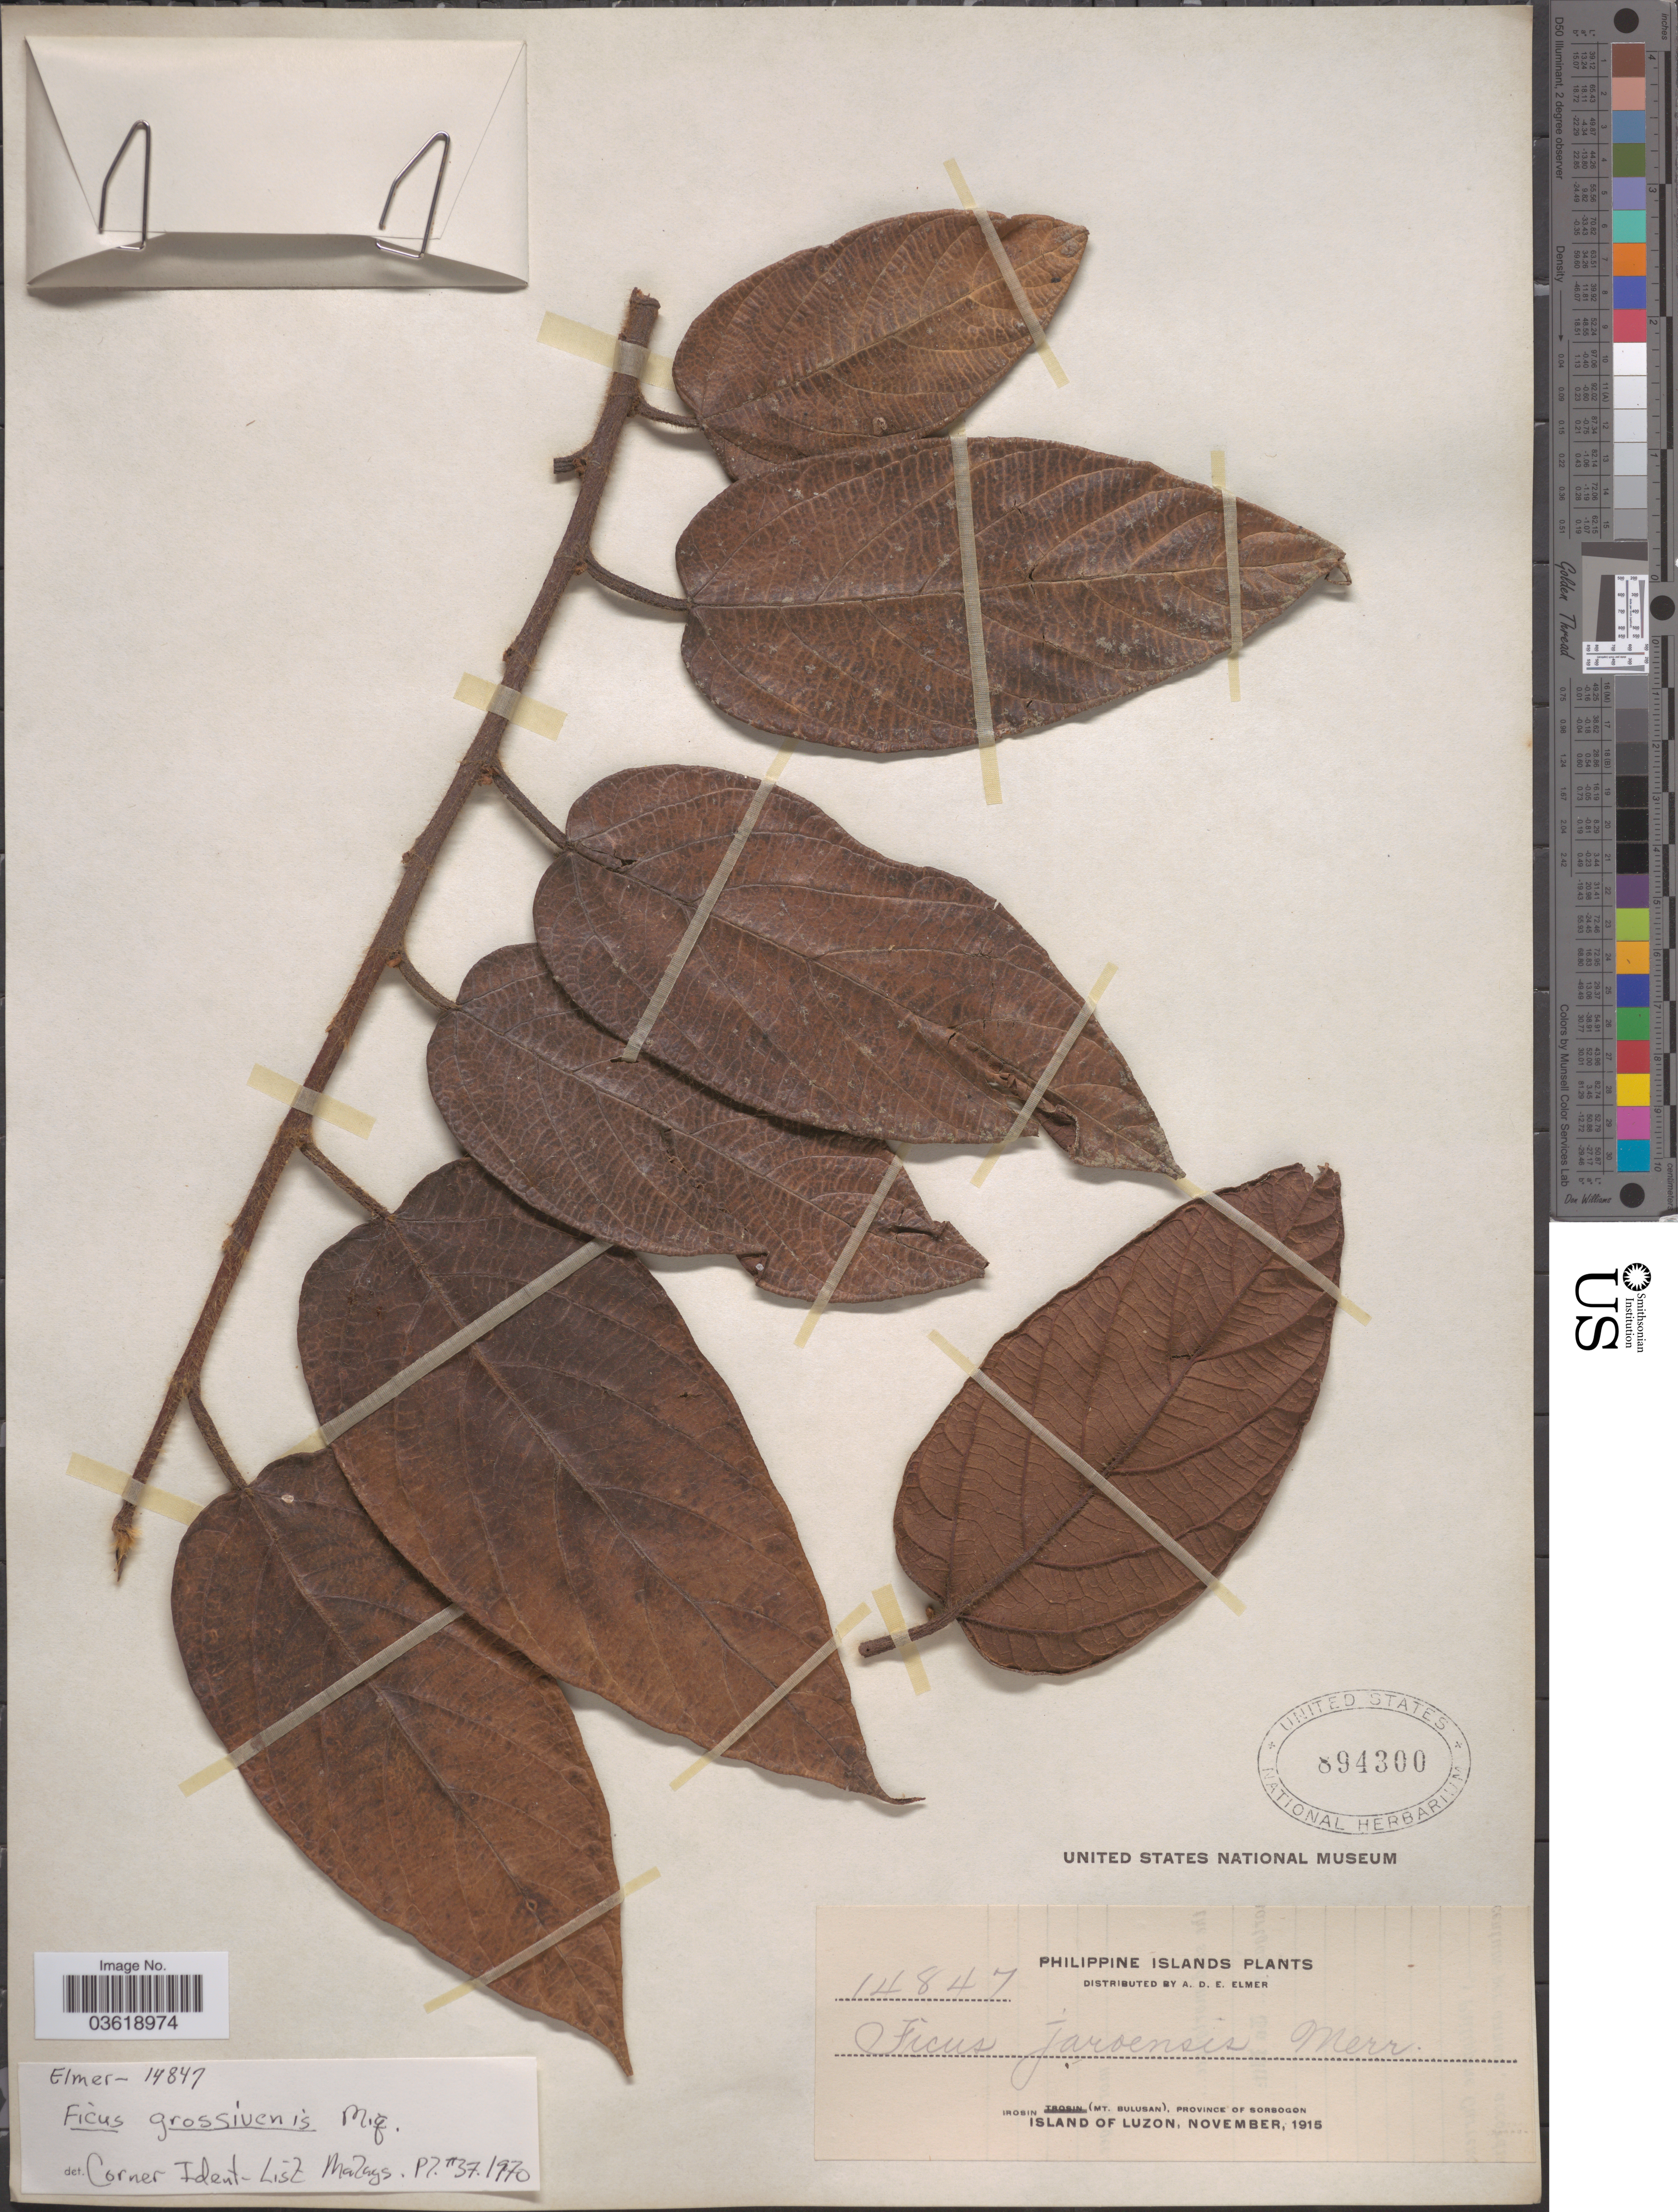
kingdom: Plantae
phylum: Tracheophyta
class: Magnoliopsida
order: Rosales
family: Moraceae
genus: Ficus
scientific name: Ficus grossivenis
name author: Miq.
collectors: A. D. E. Elmer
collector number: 14847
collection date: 1915-11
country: Philippines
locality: Irosin (Mt. Bulusan), Province of Sorsogon. Island of Luzon.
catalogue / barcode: US 894300